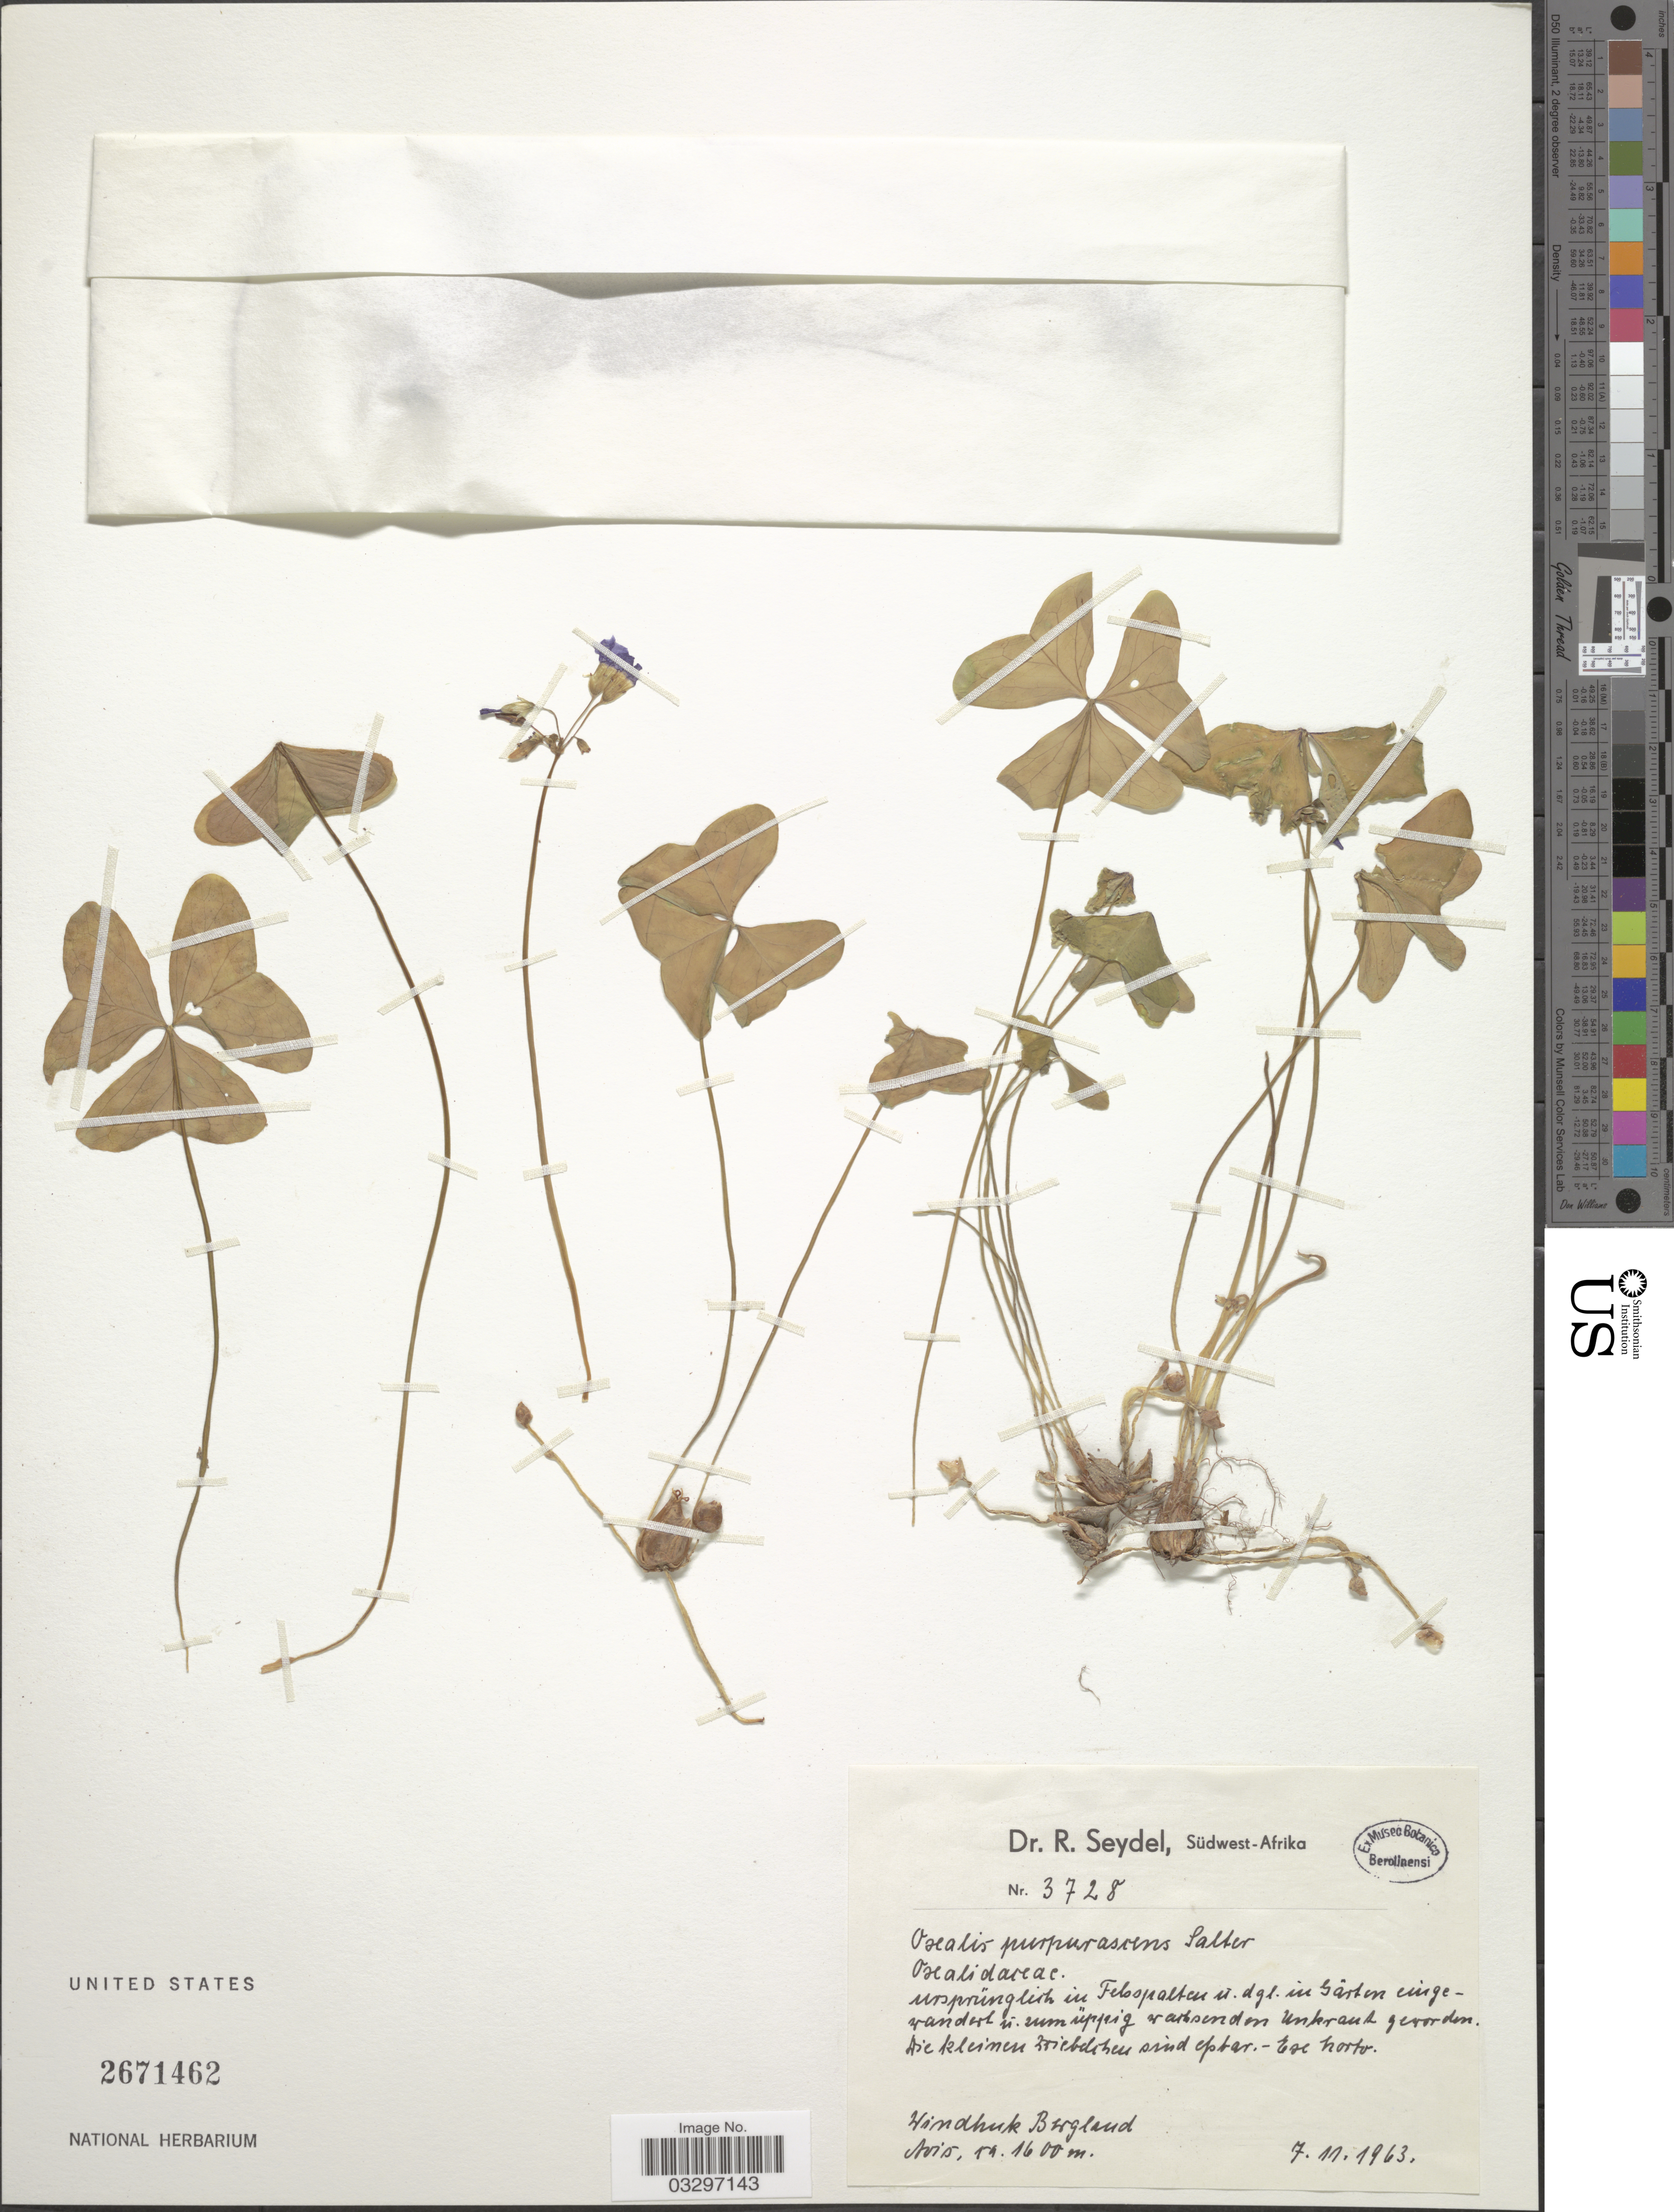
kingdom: Plantae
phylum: Tracheophyta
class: Magnoliopsida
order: Oxalidales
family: Oxalidaceae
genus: Oxalis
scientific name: Oxalis purpurascens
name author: T.M. Salter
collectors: R. Seydel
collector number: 3728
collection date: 1963-11-07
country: Namibia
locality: Südwest-Afrika, Windhuk Bergland.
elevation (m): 1600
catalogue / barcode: US 2671462